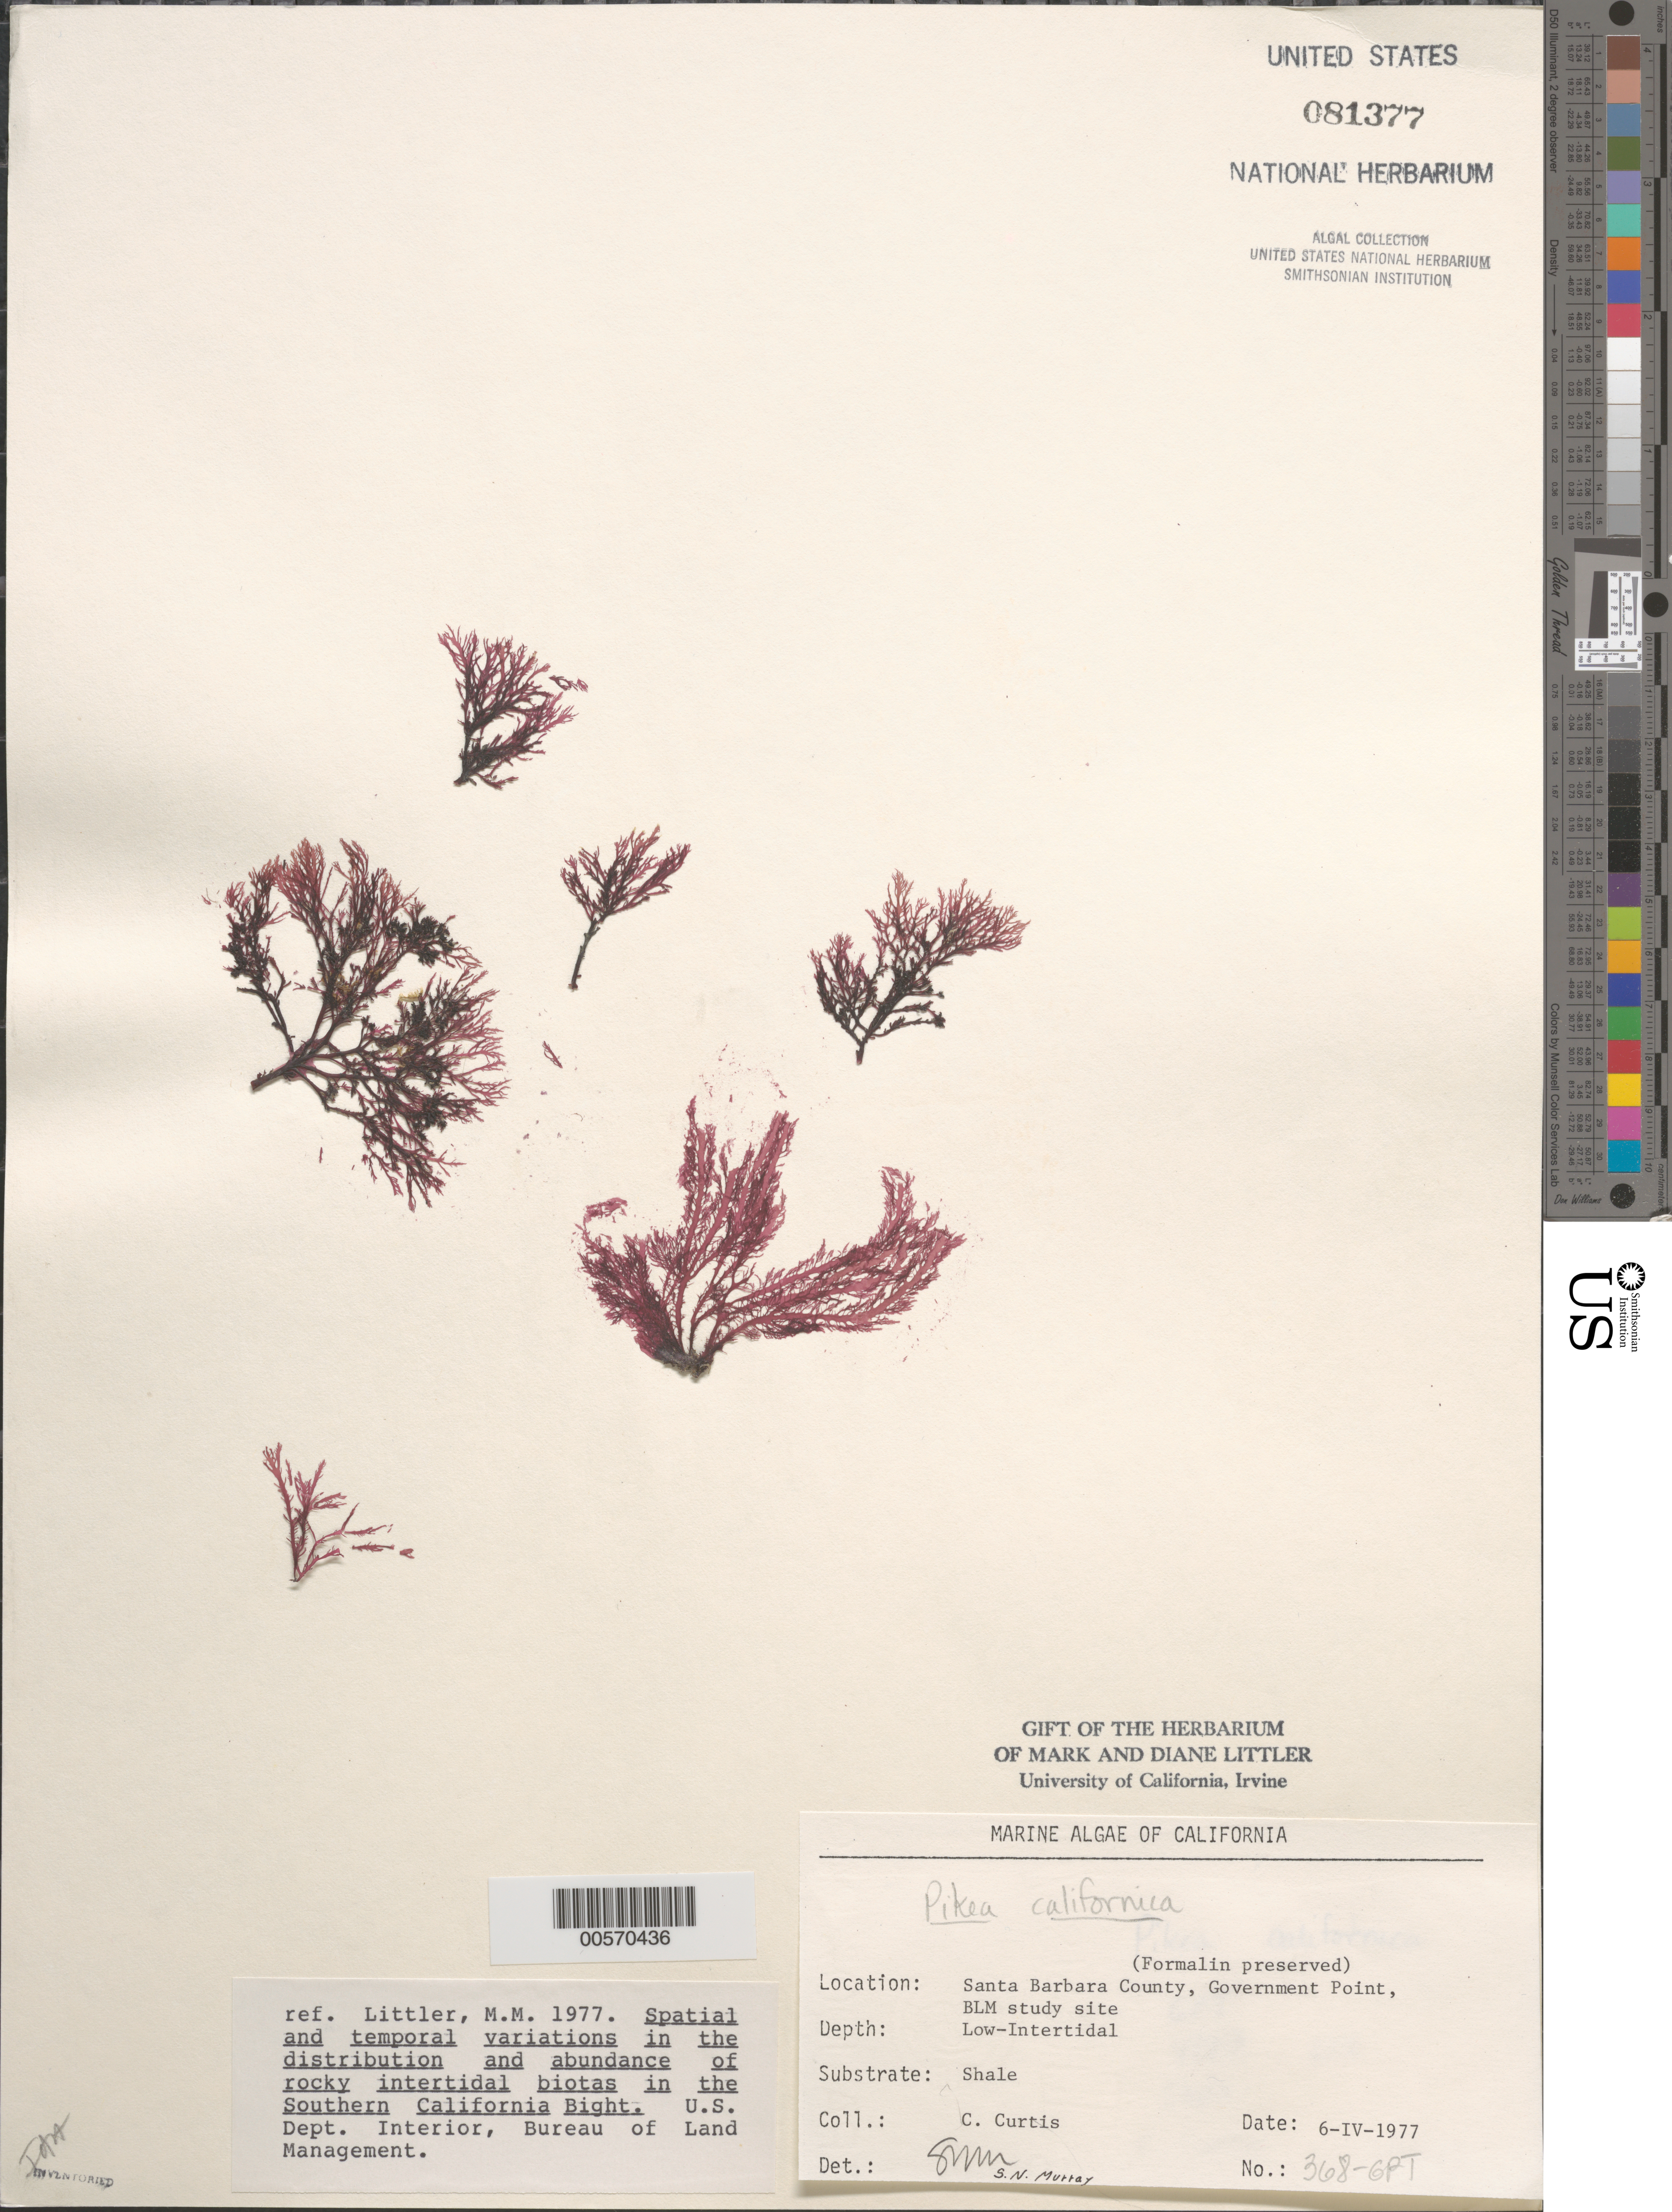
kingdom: Plantae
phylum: Rhodophyta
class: Florideophyceae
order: Gigartinales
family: Dumontiaceae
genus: Pikea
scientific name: Pikea californica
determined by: Murray, S. N.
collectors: C. Curtis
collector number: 368-gpt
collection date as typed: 06 Apr 1977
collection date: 1977-04-06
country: United States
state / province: California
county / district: Santa Barbara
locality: Government Point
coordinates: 34 26'31"N, 120 24'06"W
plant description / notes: BLM-SOCALBIGHT Rocky Intertidal Survey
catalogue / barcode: US 81377